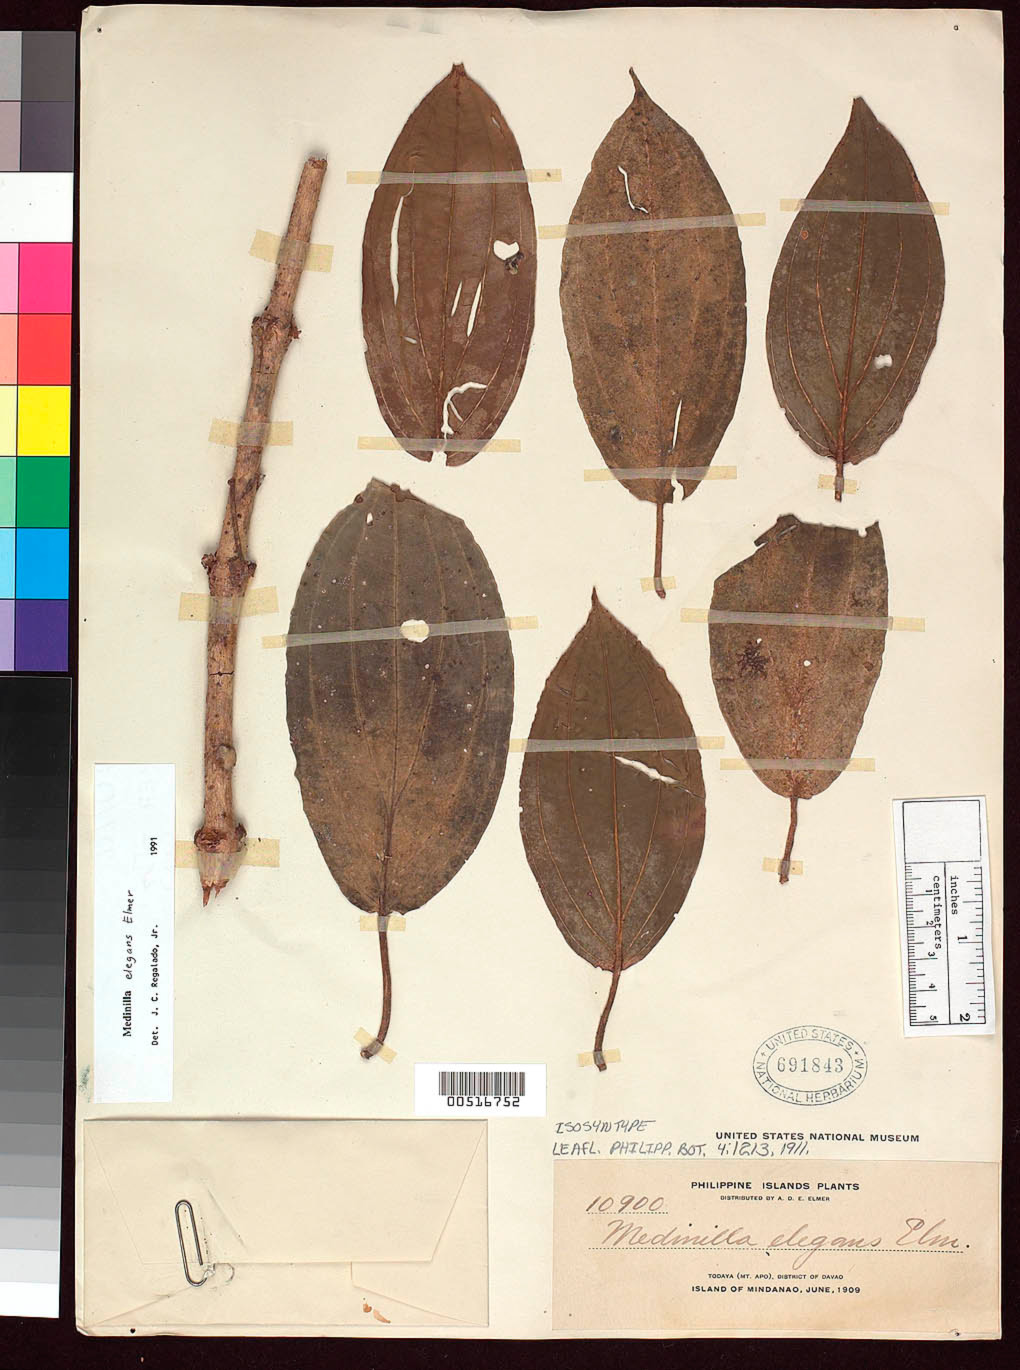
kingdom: Plantae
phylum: Tracheophyta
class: Magnoliopsida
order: Myrtales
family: Melastomataceae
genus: Medinilla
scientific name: Medinilla elegans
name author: Elmer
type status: Isosyntype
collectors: A. D. E. Elmer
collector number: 10900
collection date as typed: Jun 1909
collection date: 1909-06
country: Philippines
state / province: Davao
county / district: Davao del Sur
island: Mindanao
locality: Todaya, Mt. Apo.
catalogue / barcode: US 691843